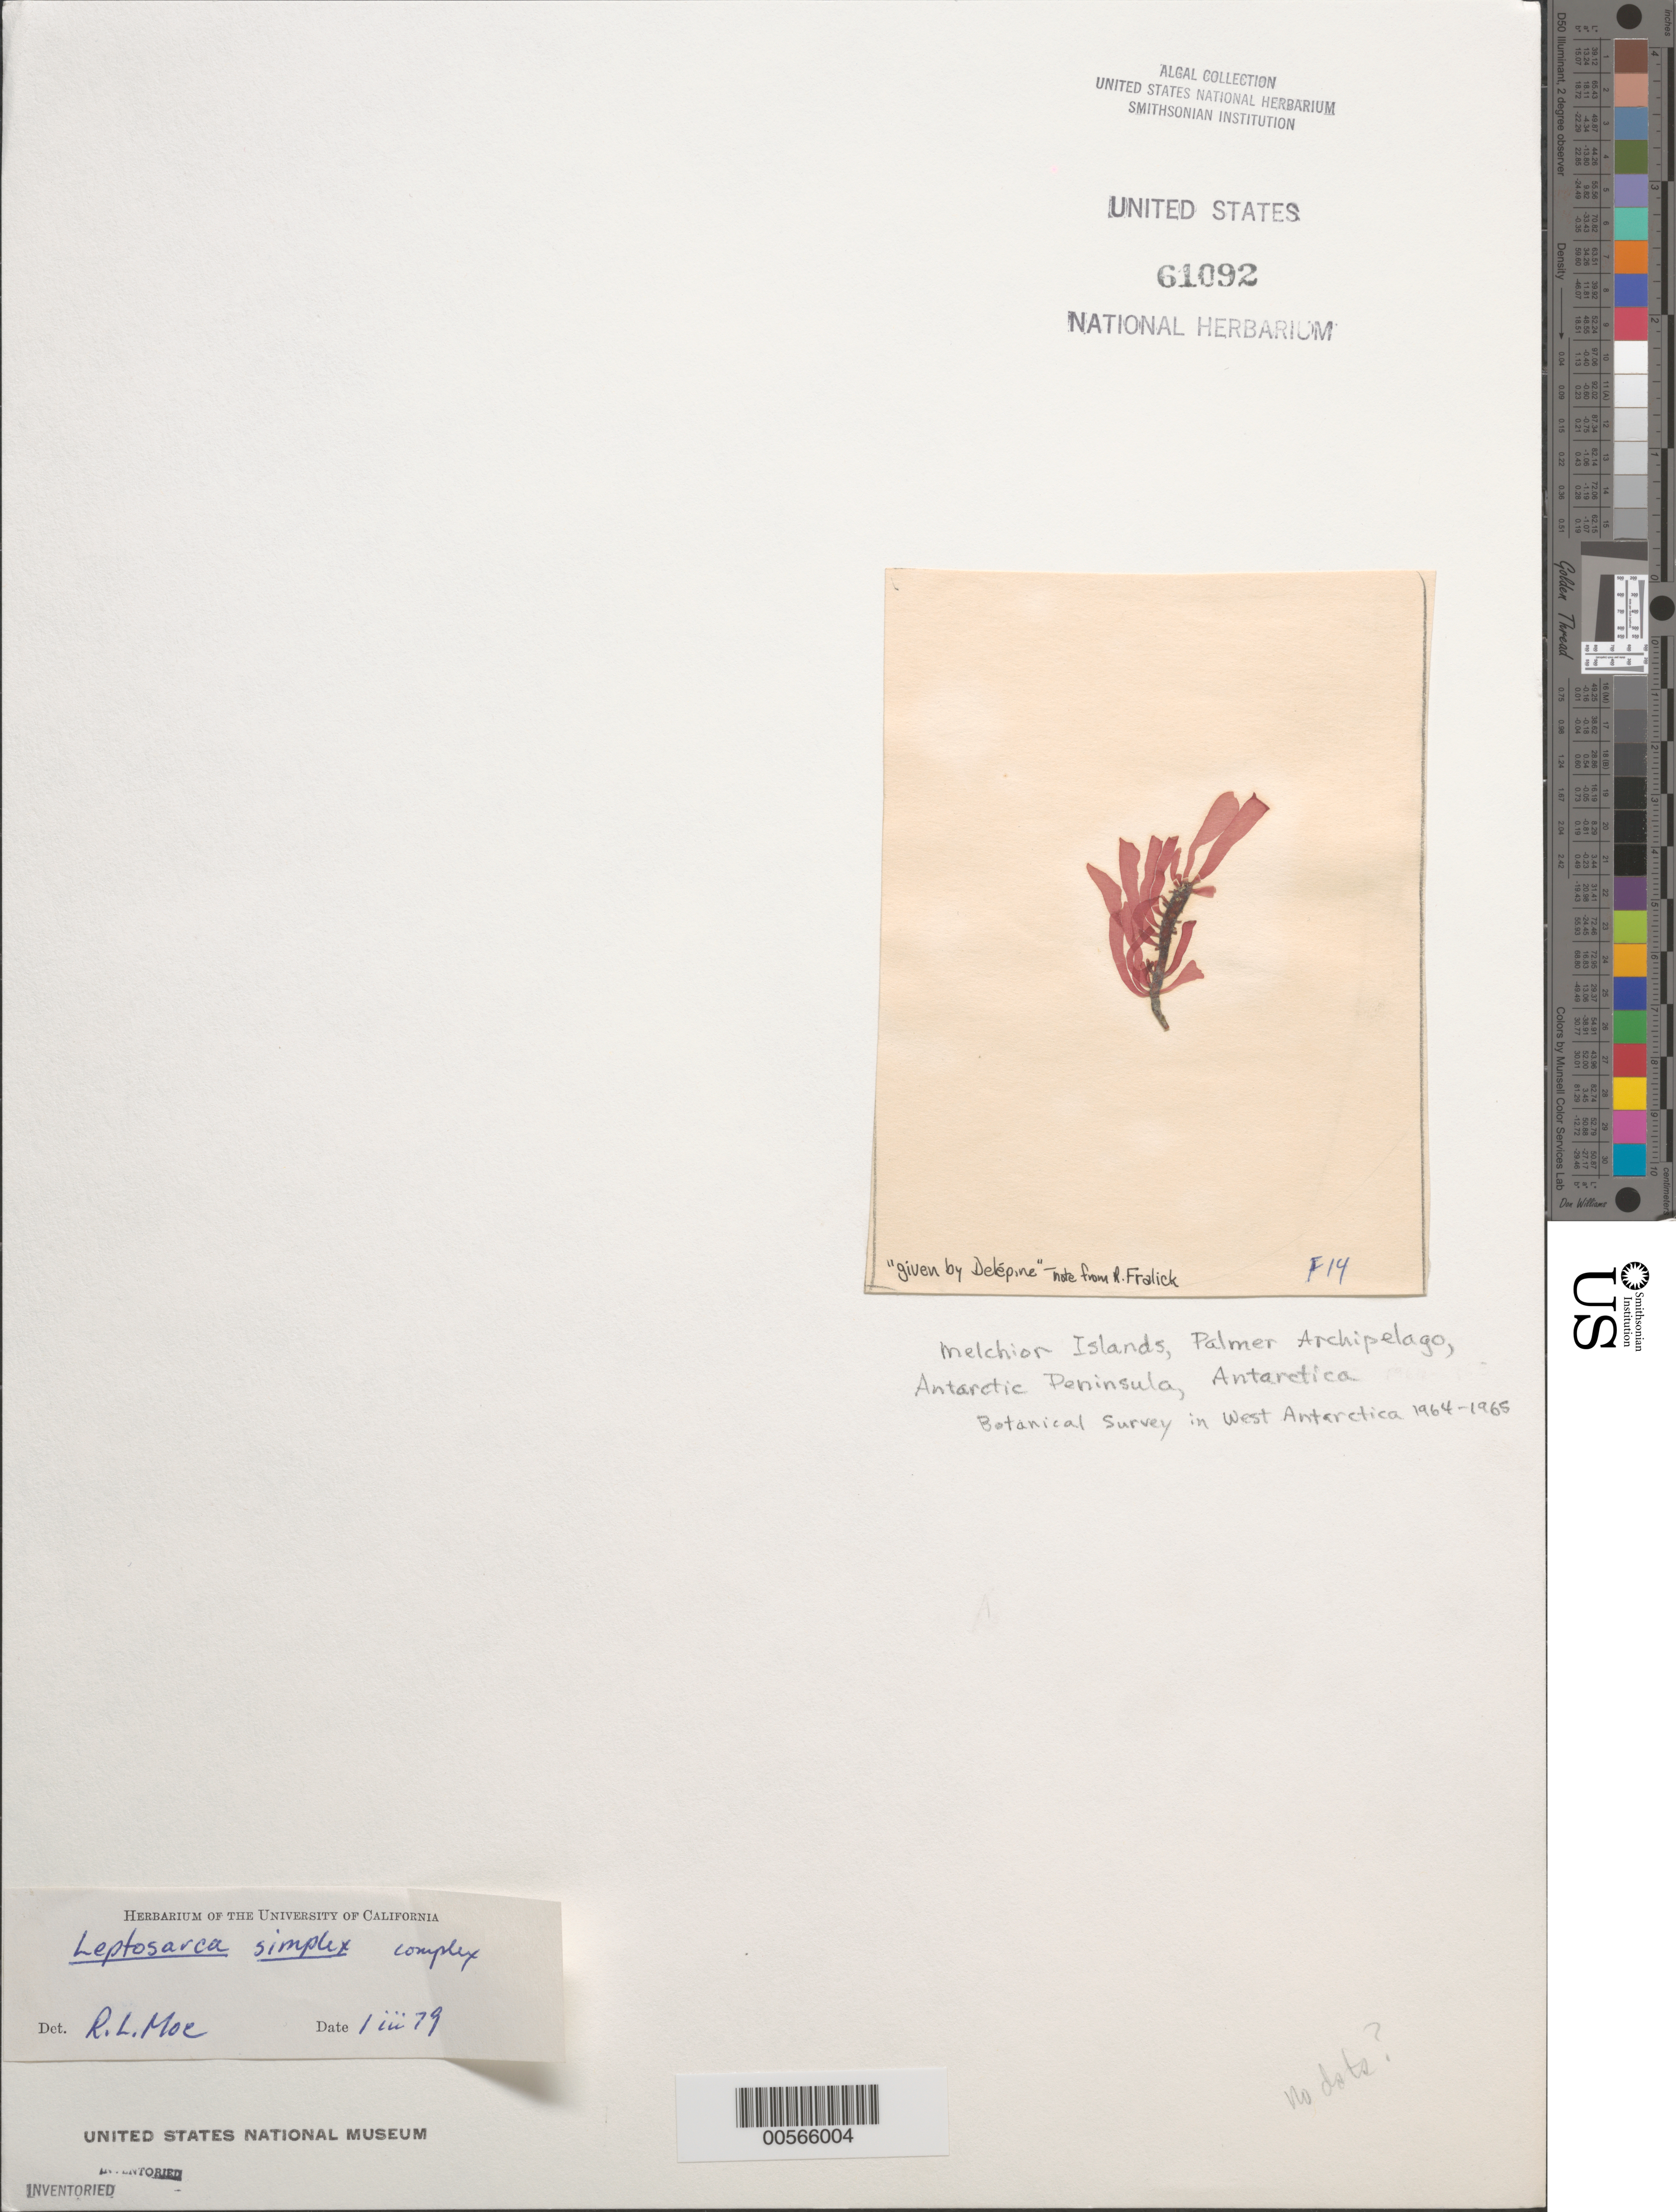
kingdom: Plantae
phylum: Rhodophyta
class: Florideophyceae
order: Palmariales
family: Palmariaceae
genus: Palmaria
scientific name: Palmaria decipiens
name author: (Reinsch) Ricker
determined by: Algae name updating Project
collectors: R. Delépine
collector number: F-14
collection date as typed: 1965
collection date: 1965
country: Antarctica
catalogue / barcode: US 61092